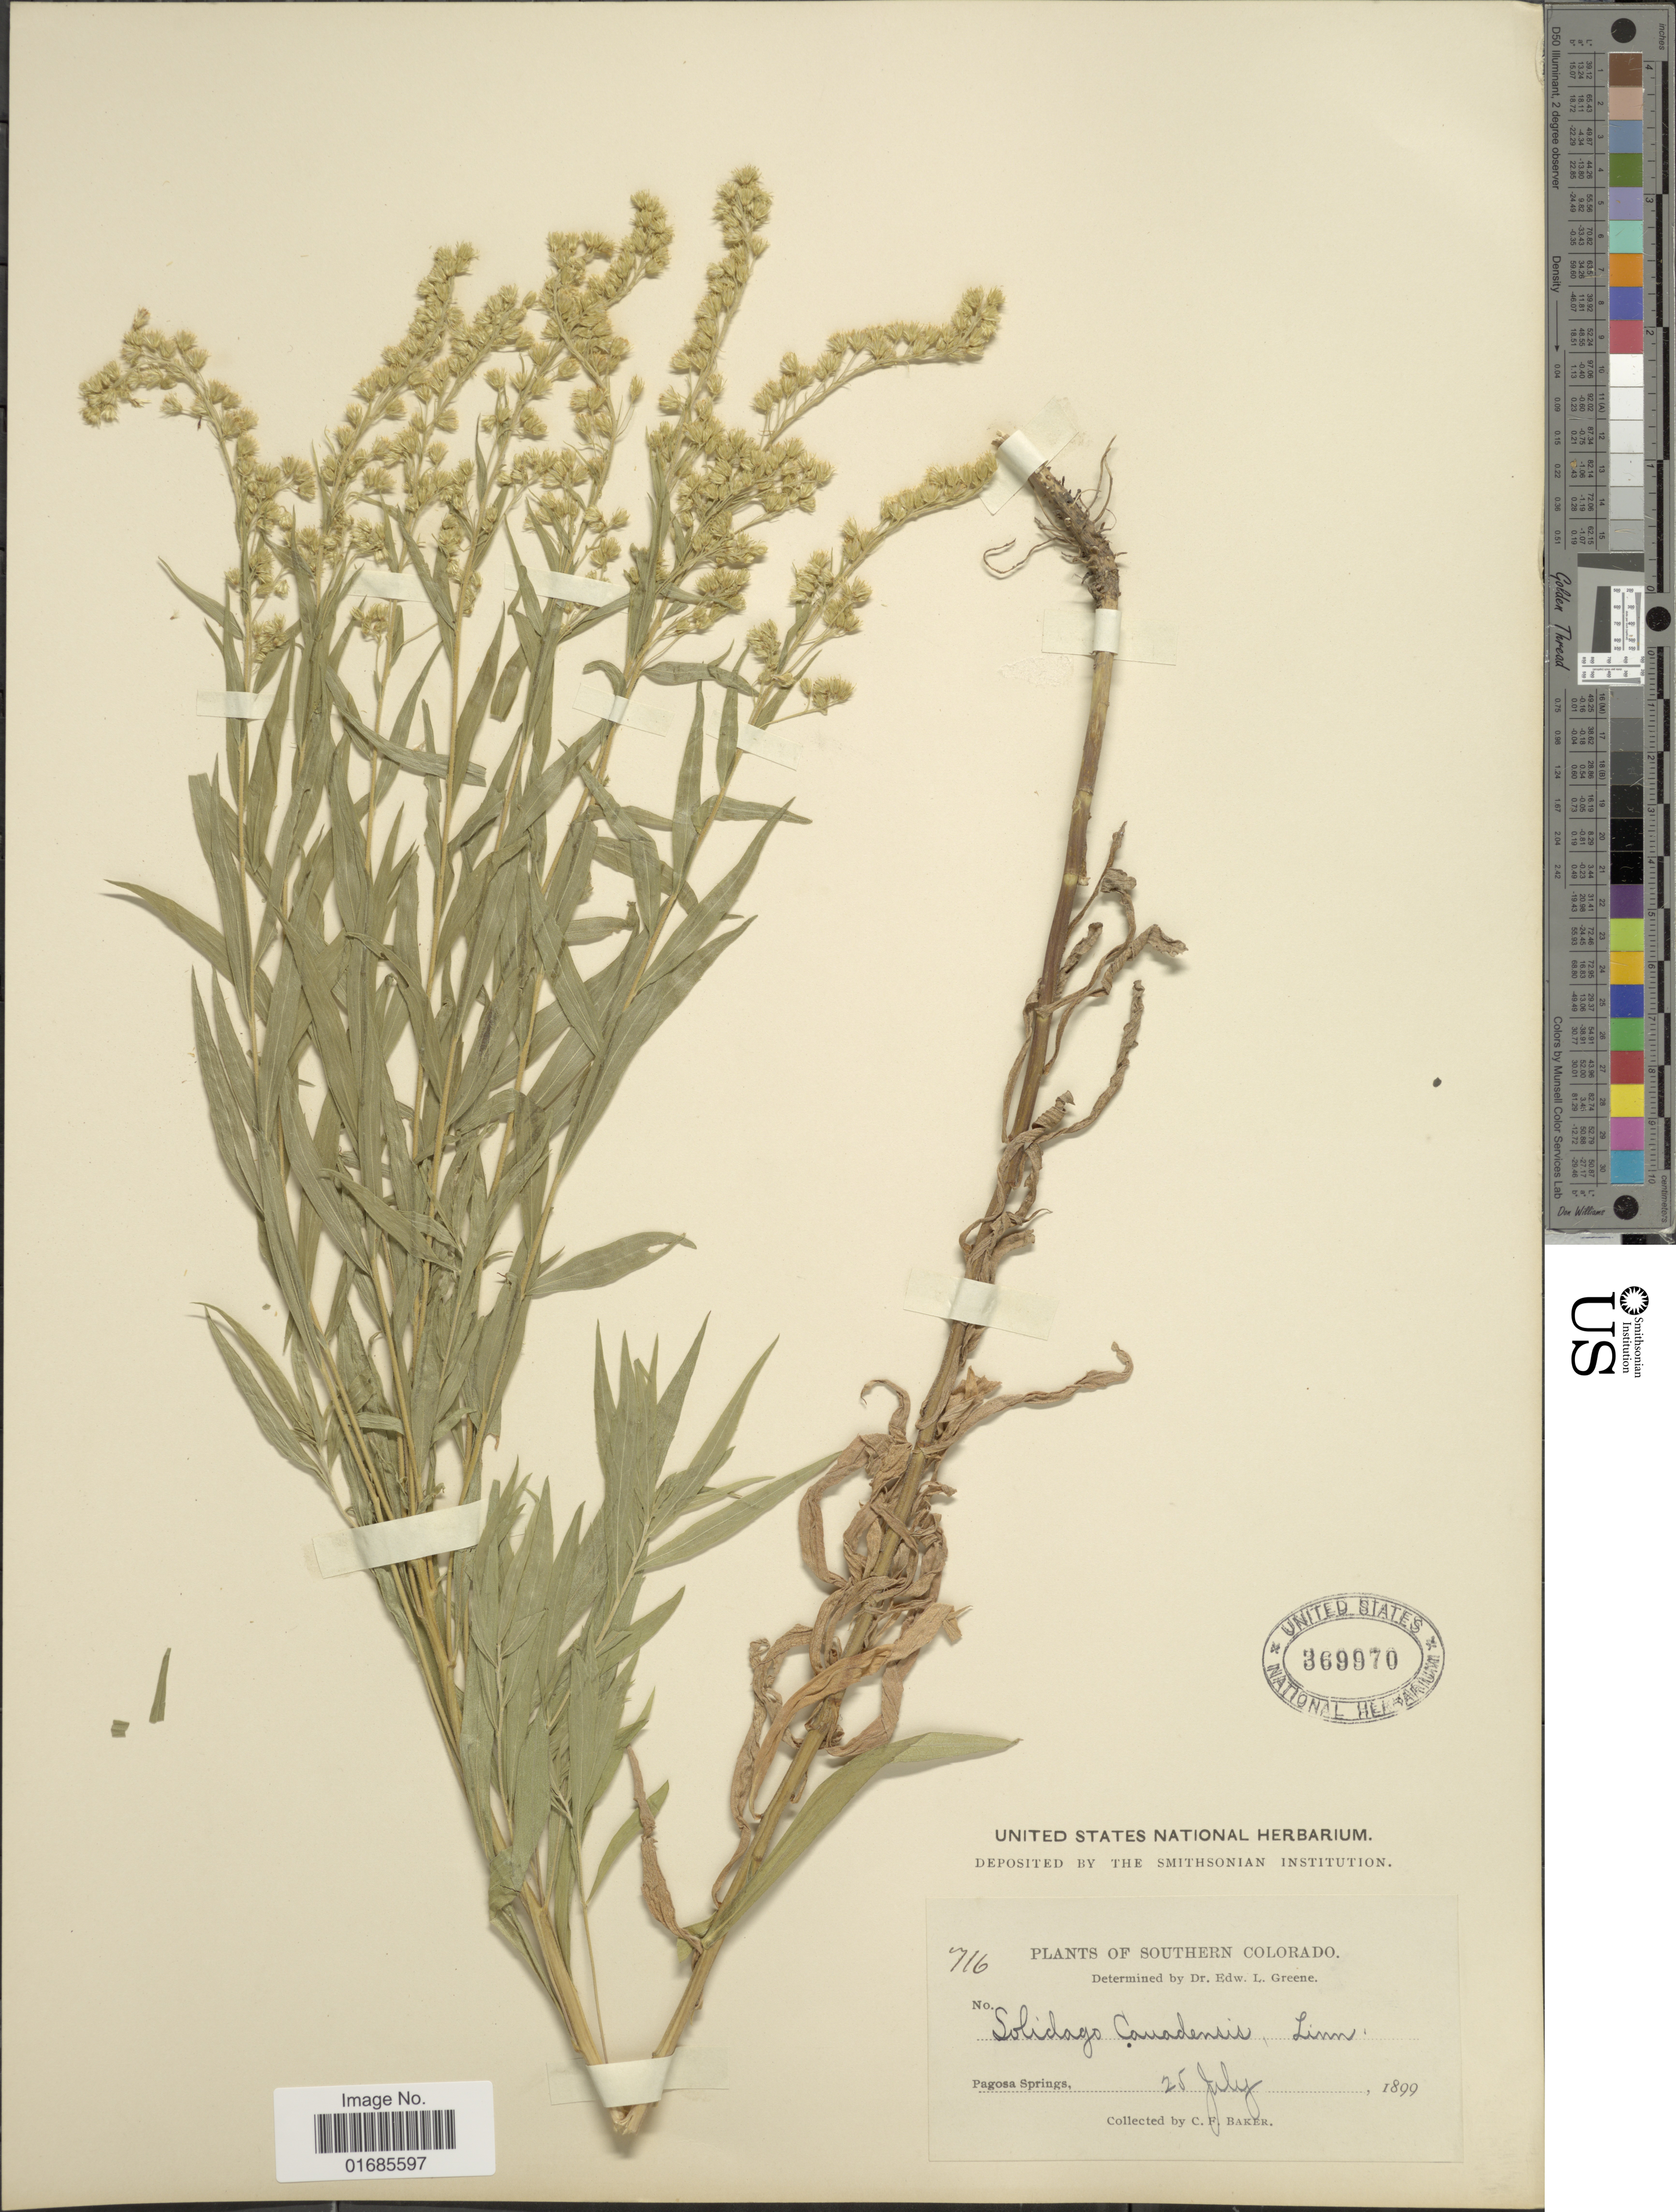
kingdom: Plantae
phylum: Tracheophyta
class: Magnoliopsida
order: Asterales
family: Asteraceae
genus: Solidago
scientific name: Solidago canadensis var. salebrosa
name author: (Piper) M.E. Jones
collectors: C. F. Baker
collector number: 716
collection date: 1899-07-25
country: United States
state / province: Colorado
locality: Southern Colorado, Pagosa Springs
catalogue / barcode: US 369970